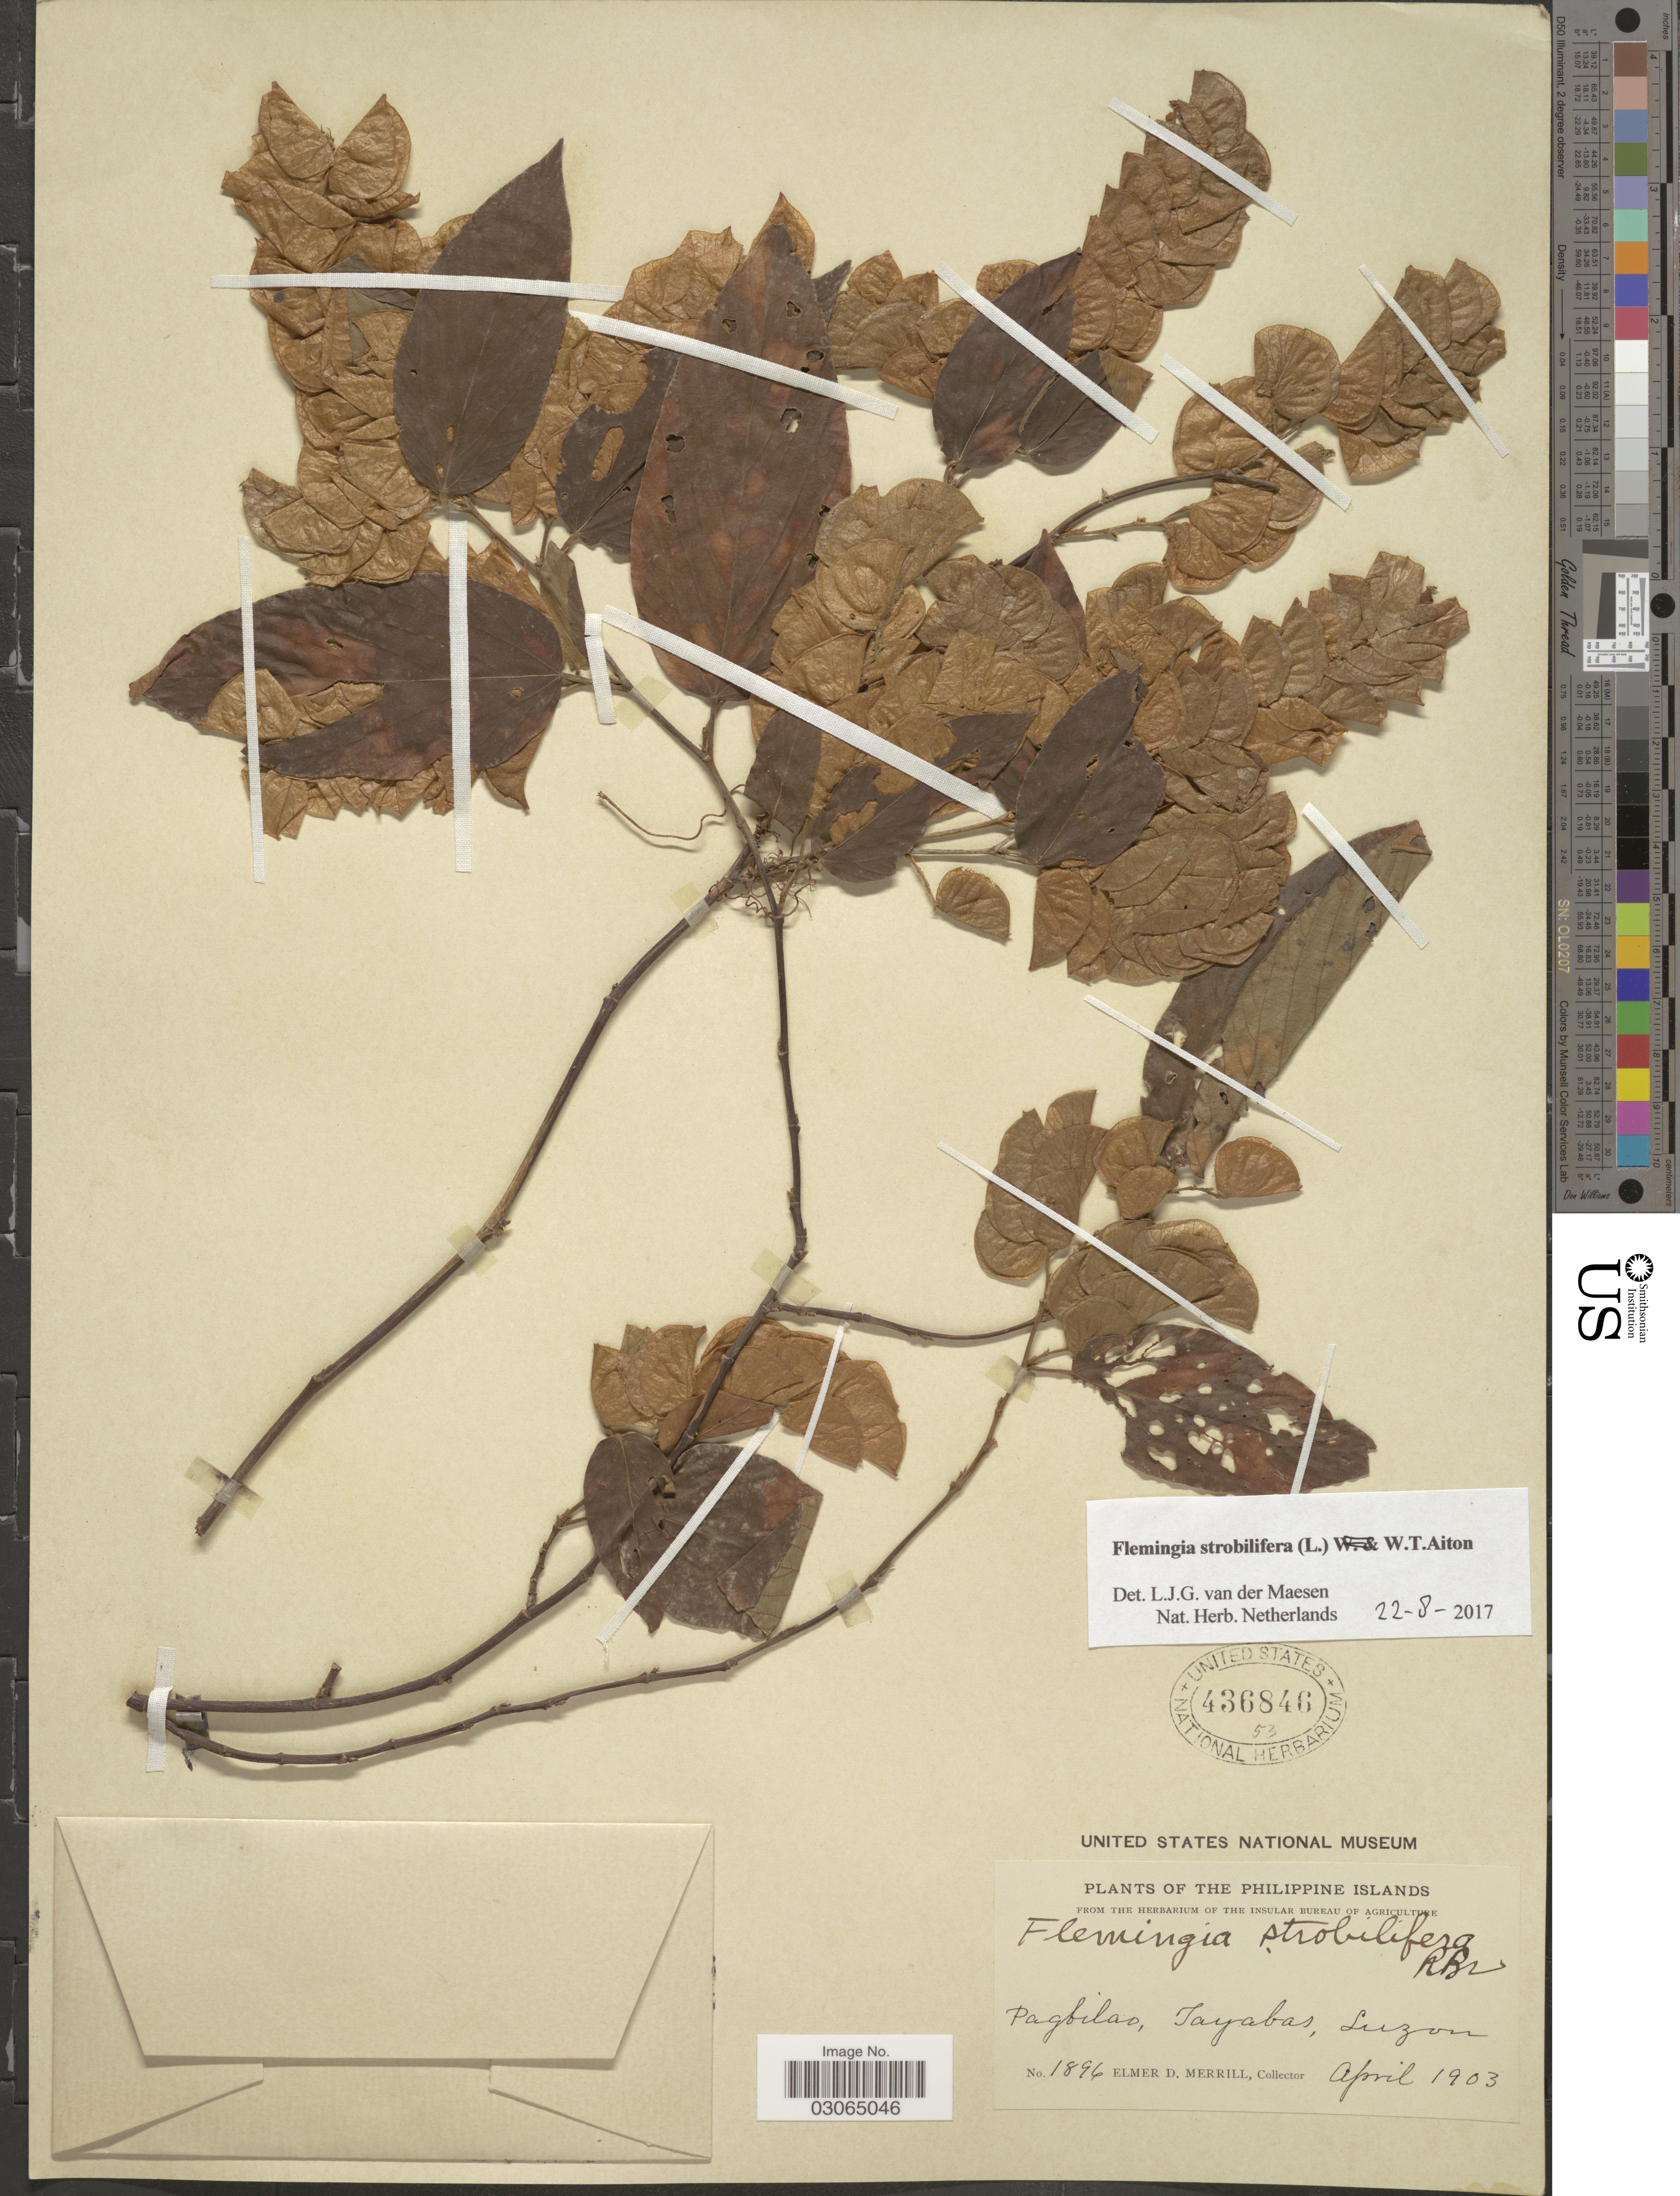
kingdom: Plantae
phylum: Tracheophyta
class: Magnoliopsida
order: Fabales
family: Fabaceae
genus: Flemingia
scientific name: Flemingia strobilifera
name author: (L.) W.T. Aiton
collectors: E. D. Merrill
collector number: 1896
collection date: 1903-04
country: Philippines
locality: Pagbilao, Tayabas, Luzon.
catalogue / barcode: US 436846